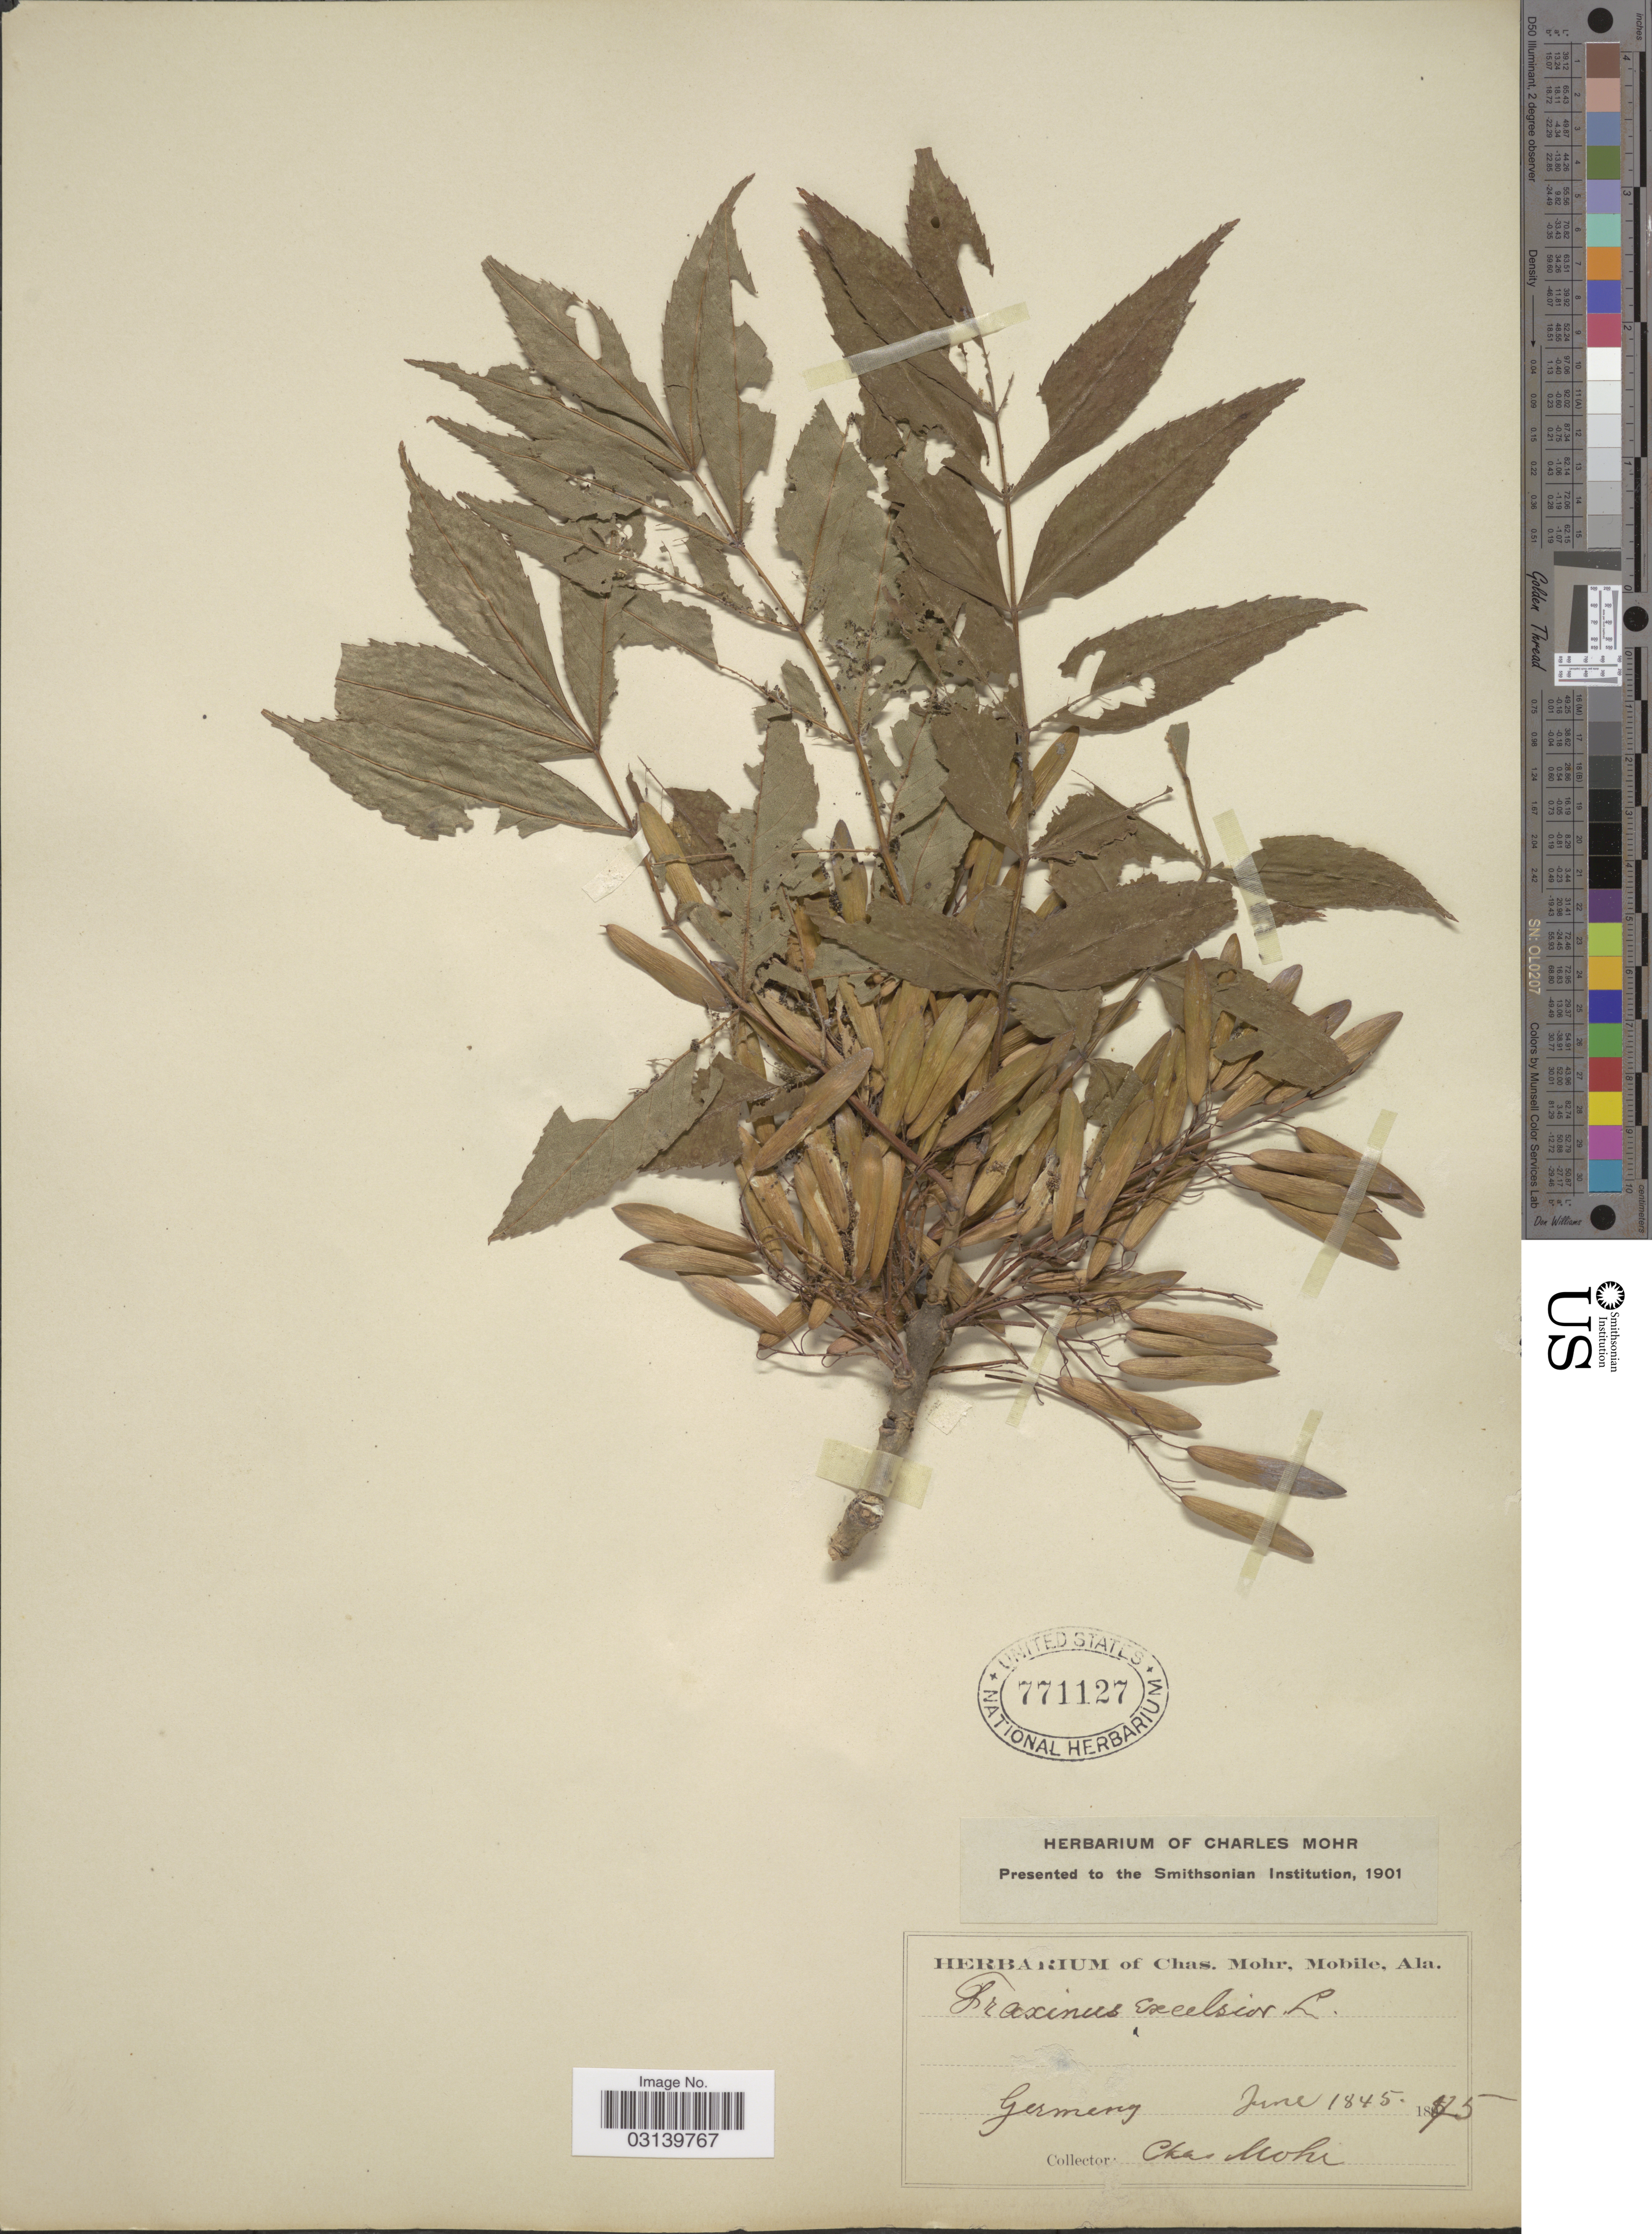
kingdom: Plantae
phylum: Tracheophyta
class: Magnoliopsida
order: Lamiales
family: Oleaceae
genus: Fraxinus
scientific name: Fraxinus excelsior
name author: L.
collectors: Mohr, C. T. (herbarium)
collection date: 1845-06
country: Germany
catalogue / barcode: US 771127